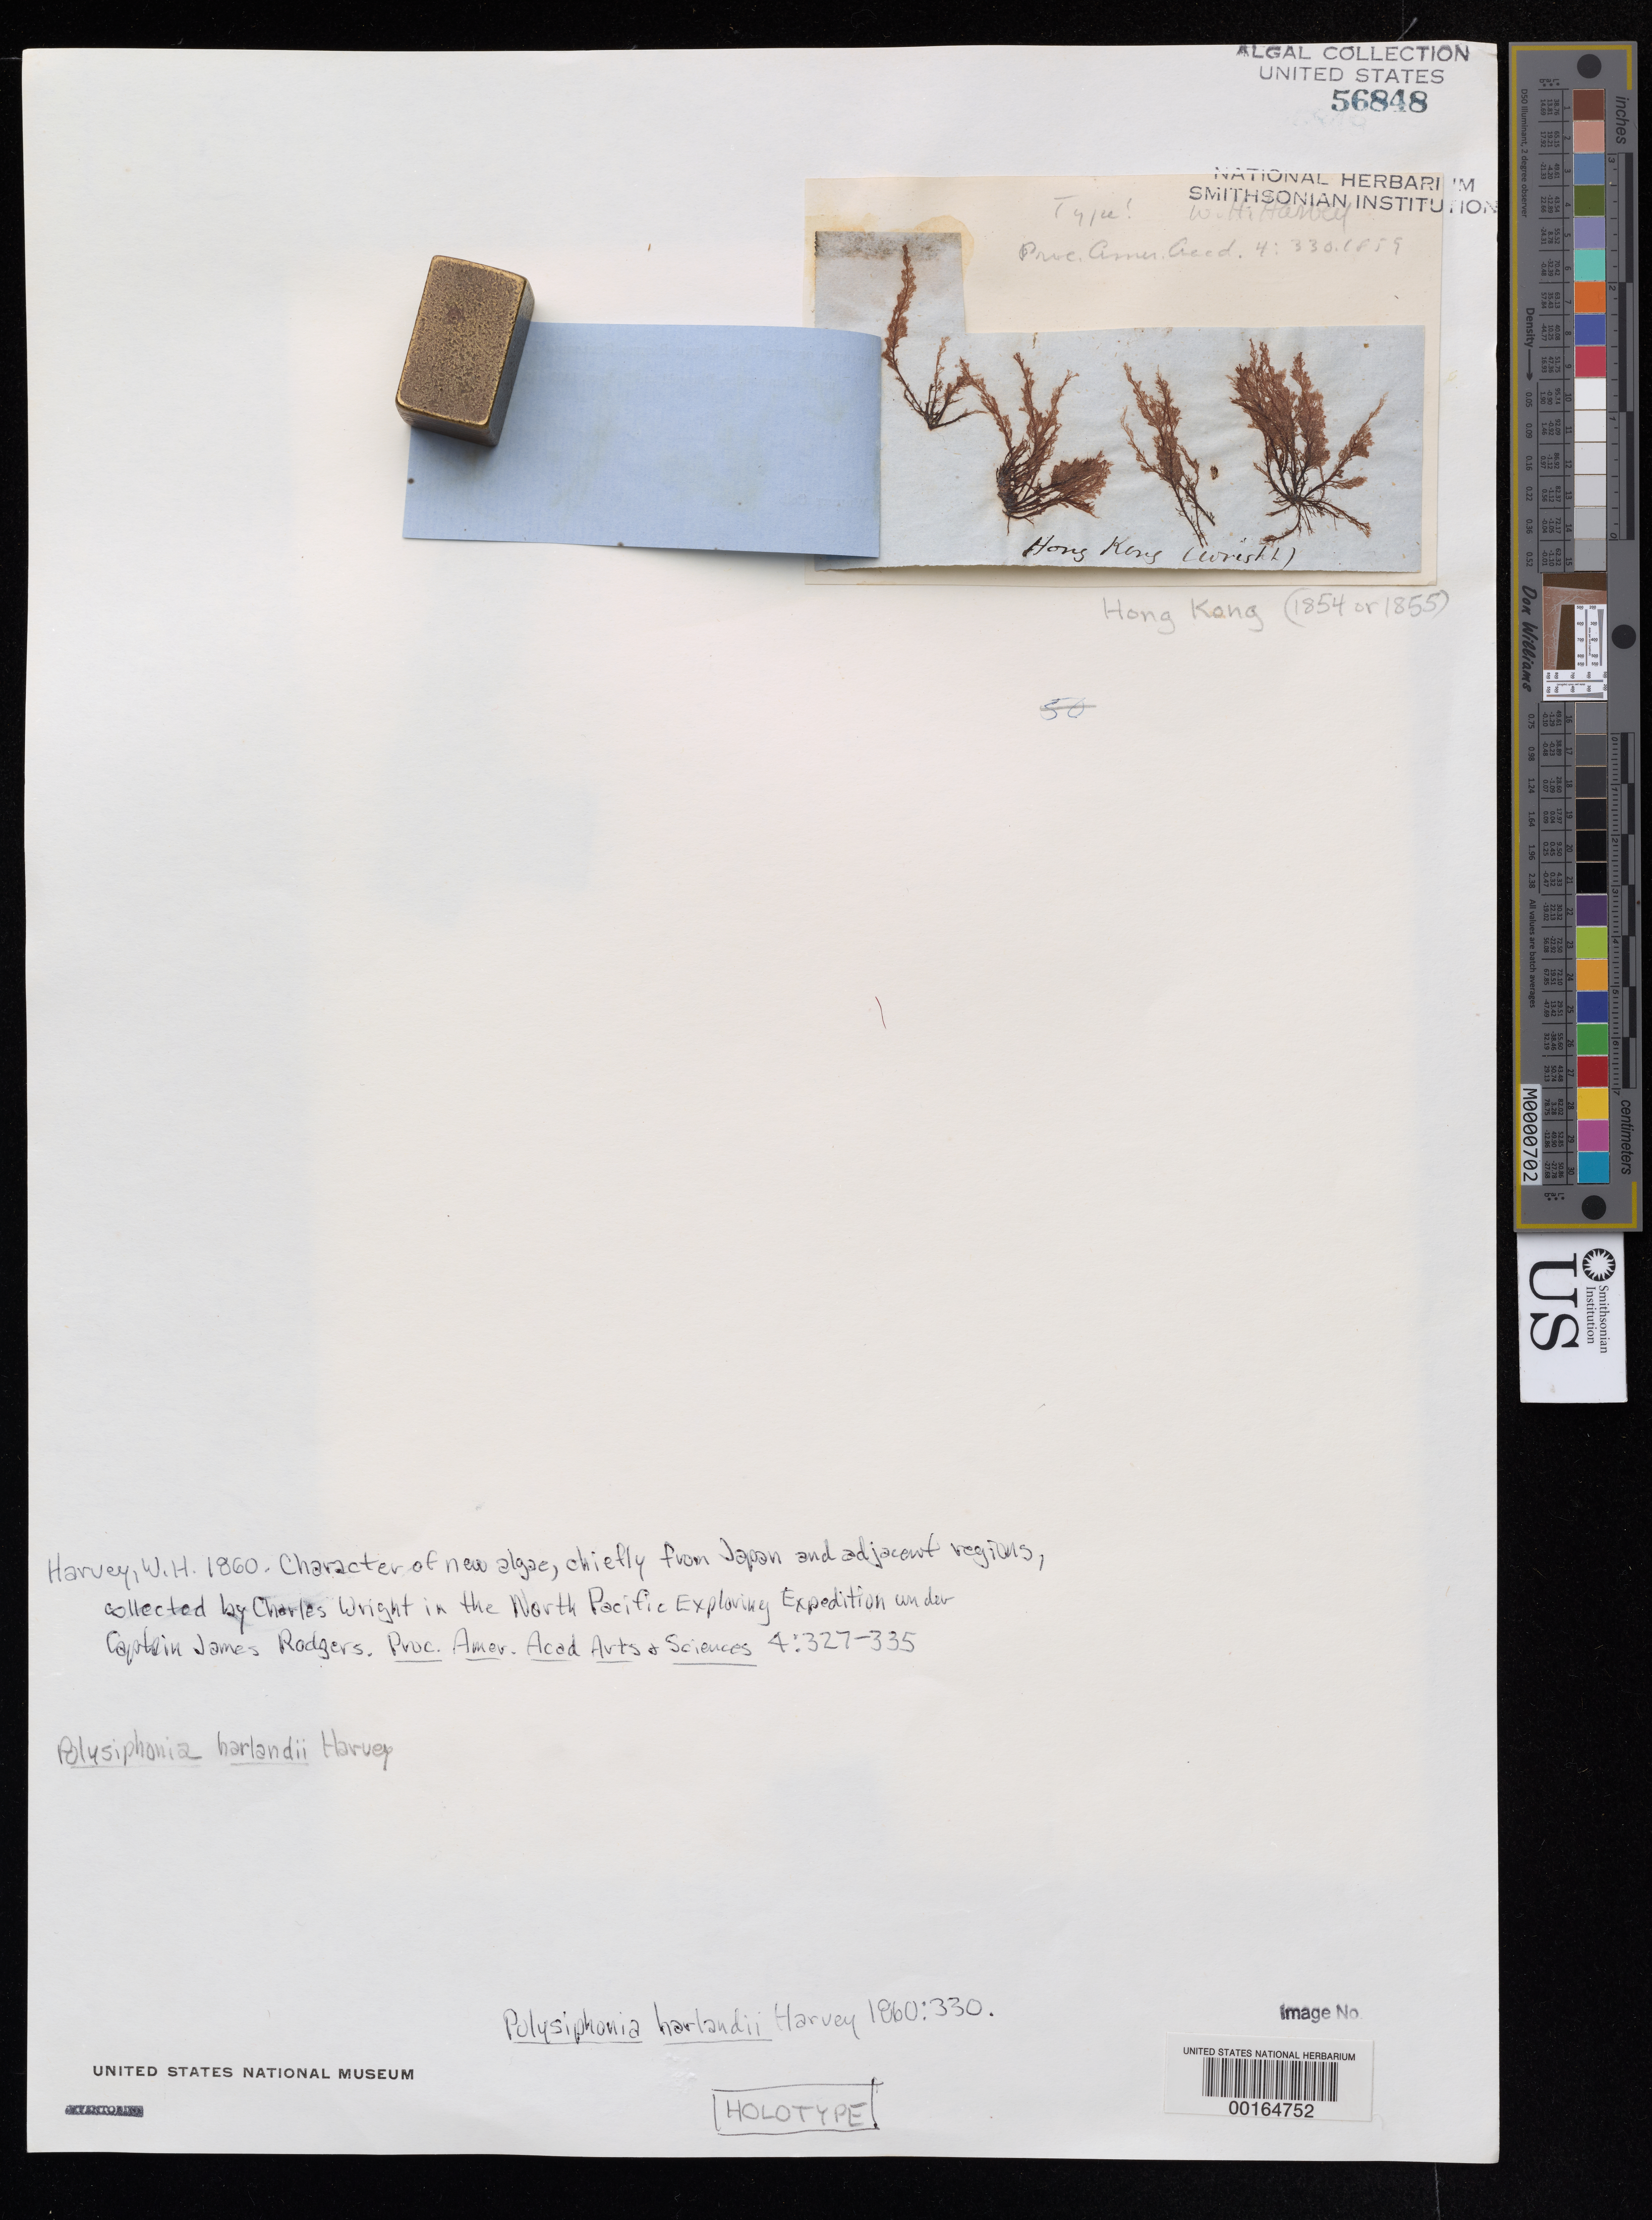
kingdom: Plantae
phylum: Rhodophyta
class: Florideophyceae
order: Ceramiales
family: Rhodomelaceae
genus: Polysiphonia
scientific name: Polysiphonia harlandii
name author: Harv.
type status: Holotype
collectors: C. Wright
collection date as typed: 1854 or -- --- 1855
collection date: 1854 or 1855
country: China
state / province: Hong Kong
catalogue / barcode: US 56848